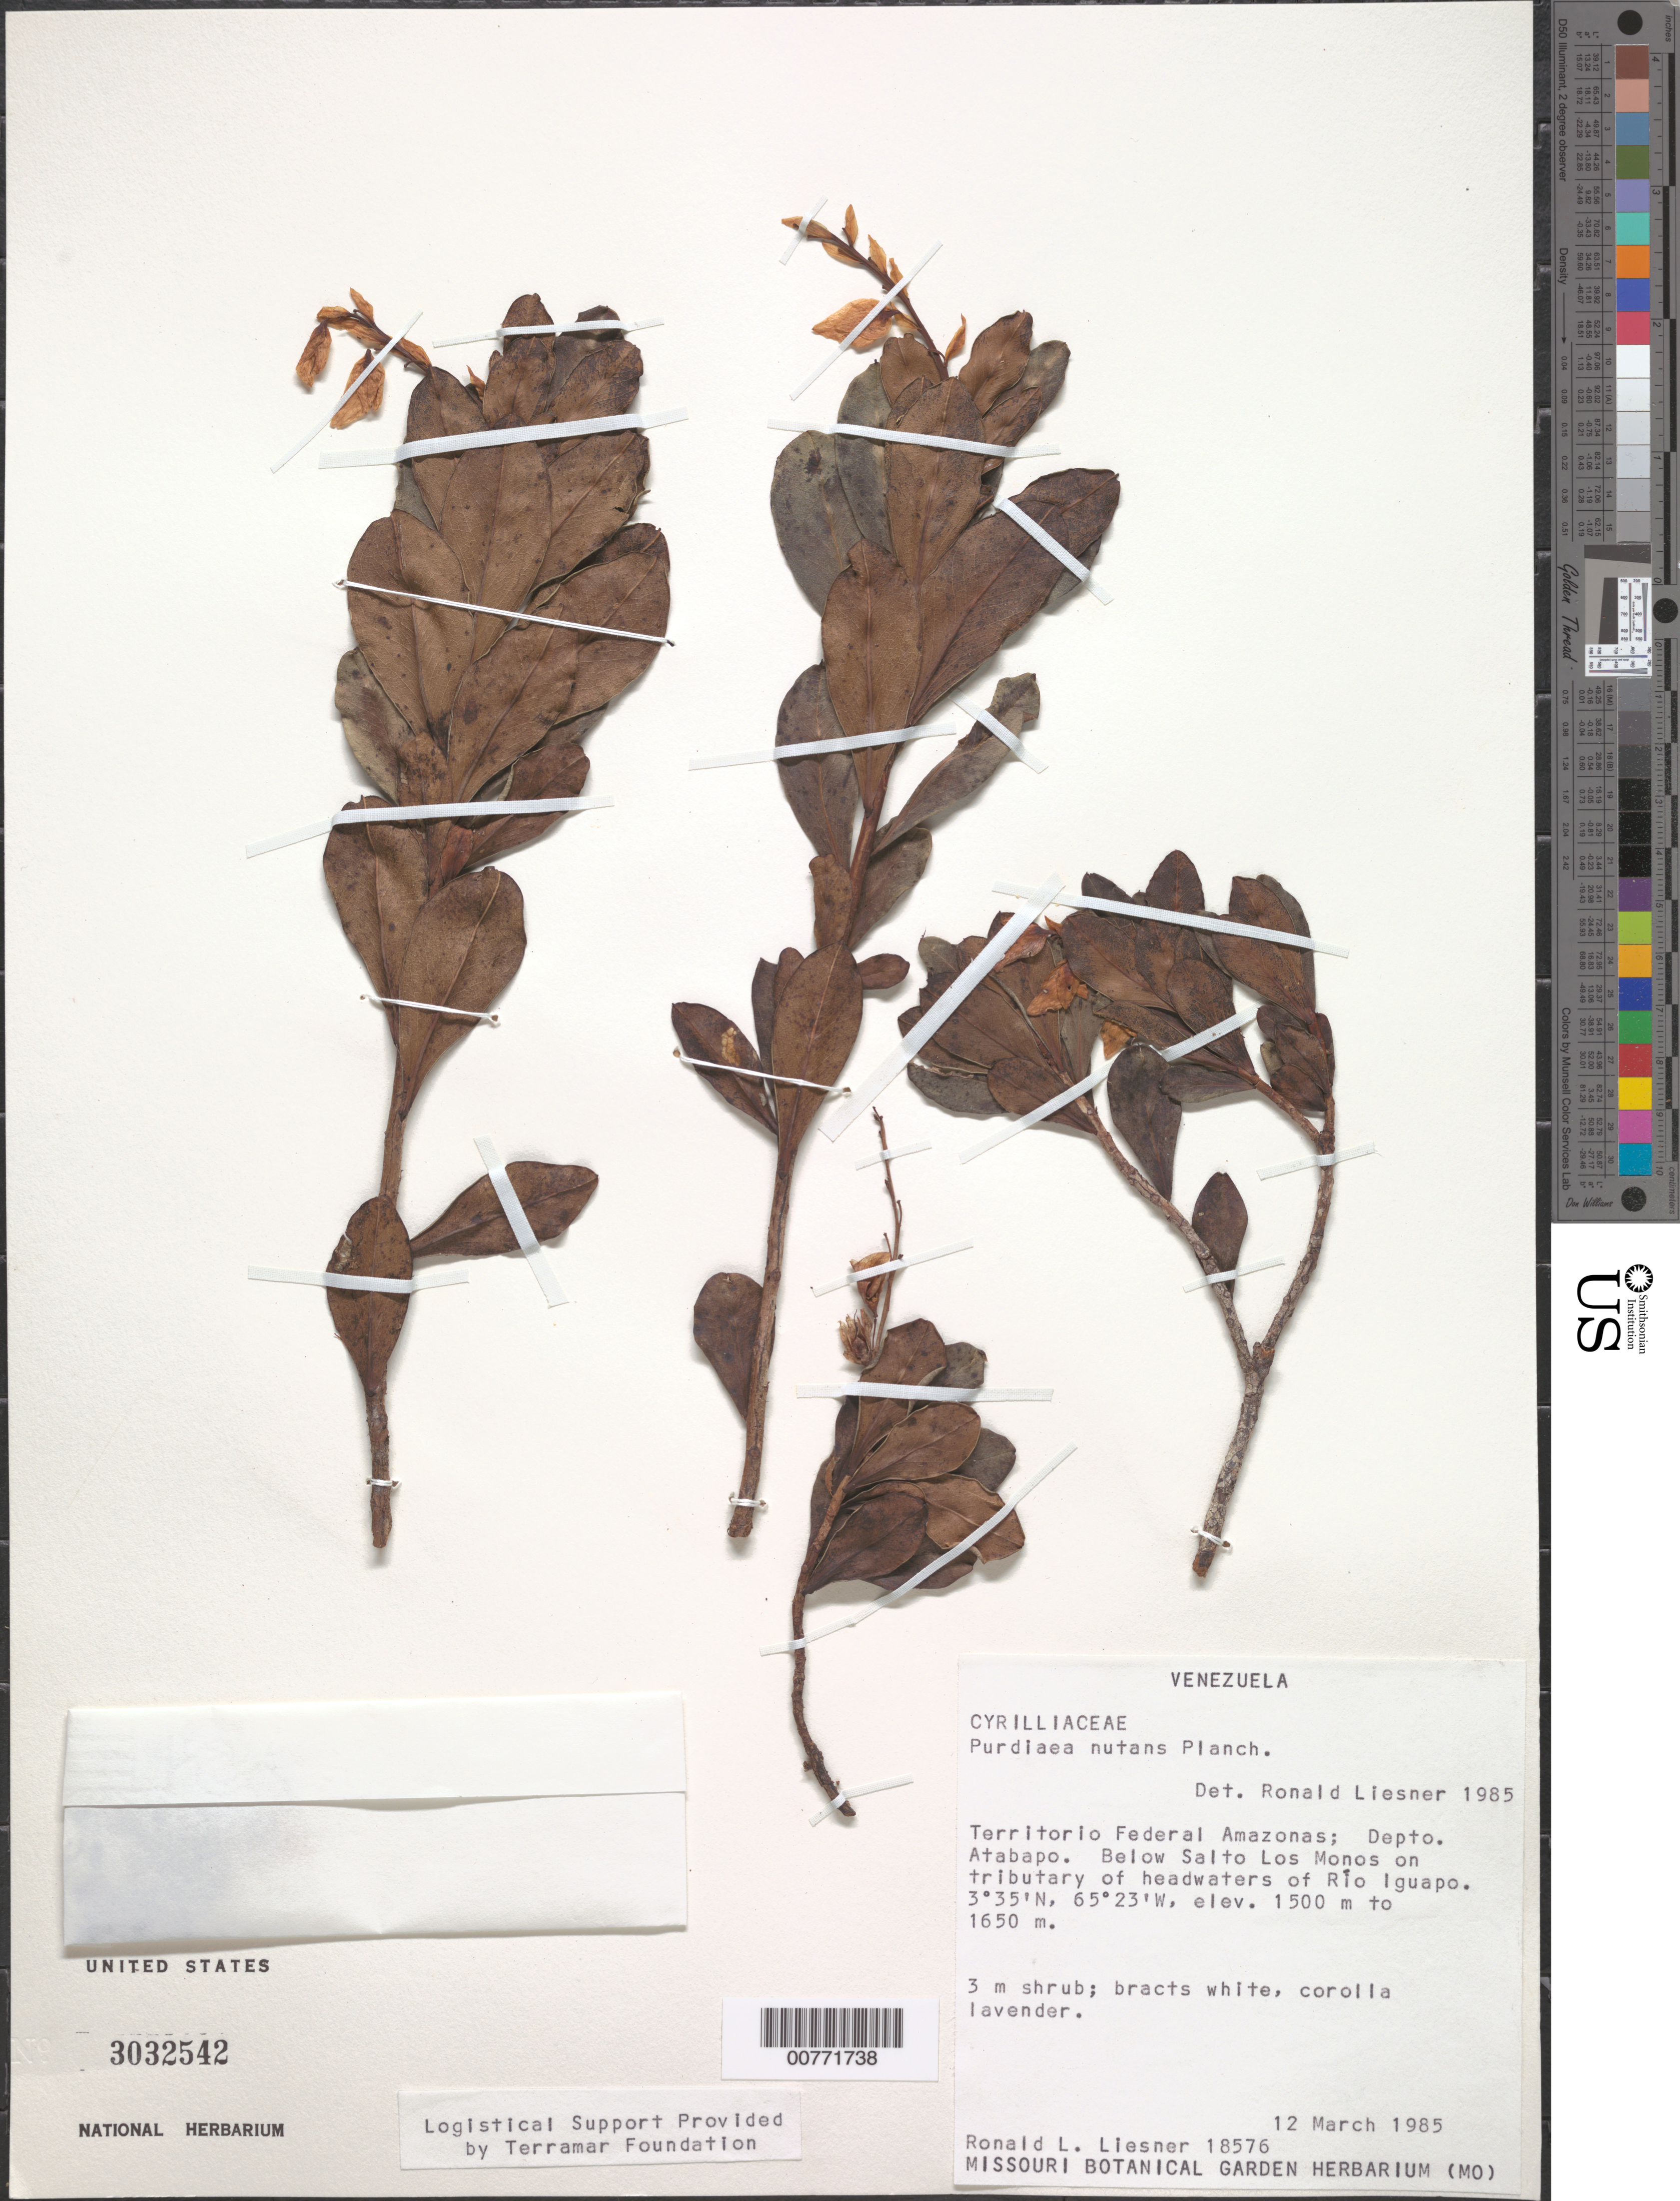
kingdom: Plantae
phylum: Tracheophyta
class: Magnoliopsida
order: Ericales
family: Clethraceae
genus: Purdiaea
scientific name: Purdiaea nutans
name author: Planch.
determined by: Liesner, R. L.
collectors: R. L. Liesner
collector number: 18576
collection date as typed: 12-Mar-85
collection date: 1985-03-12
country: Venezuela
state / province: Amazonas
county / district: Atabapo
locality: Río Iguapo, below Salto Los Monos on tributary of headwaters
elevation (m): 1500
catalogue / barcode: US 3032542